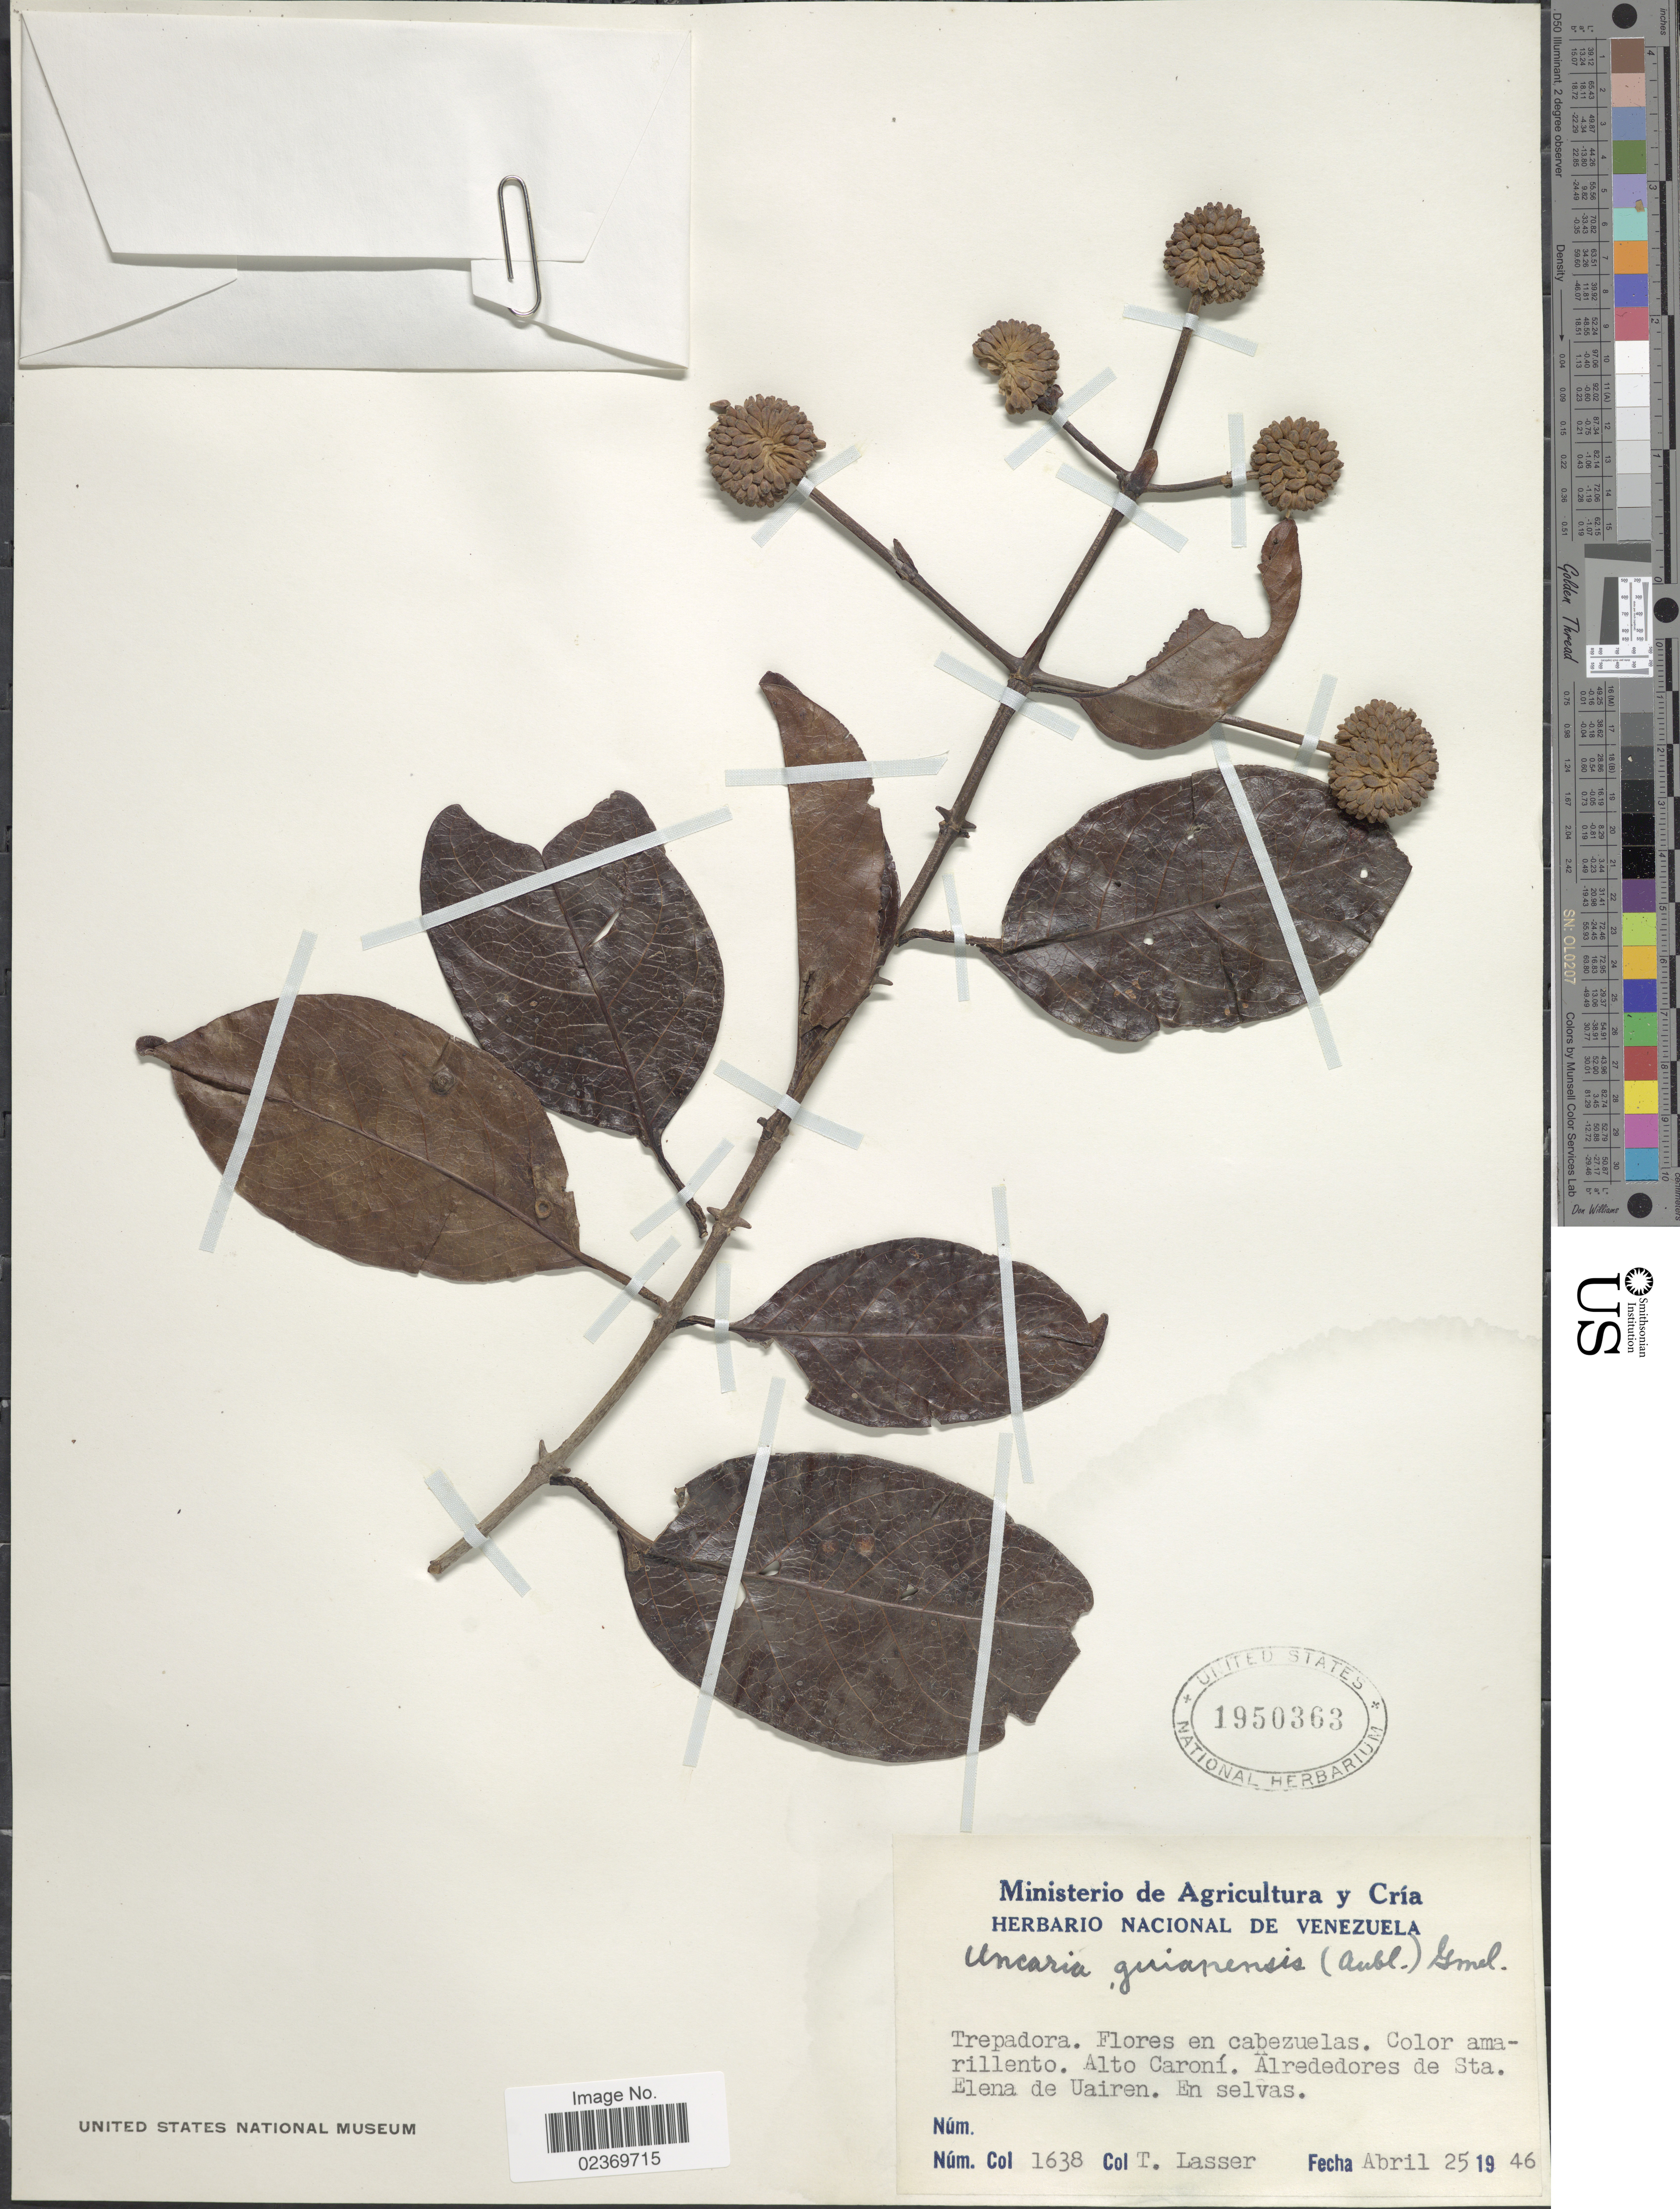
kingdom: Plantae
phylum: Tracheophyta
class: Magnoliopsida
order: Gentianales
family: Rubiaceae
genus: Uncaria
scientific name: Uncaria guianensis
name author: (Aubl.) J.F. Gmel.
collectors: T. Lasser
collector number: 1638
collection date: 1946-04-25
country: Venezuela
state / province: Bolivar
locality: Alto Caroni. Alrededores de Sta. Elena de Uairen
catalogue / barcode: US 1950363